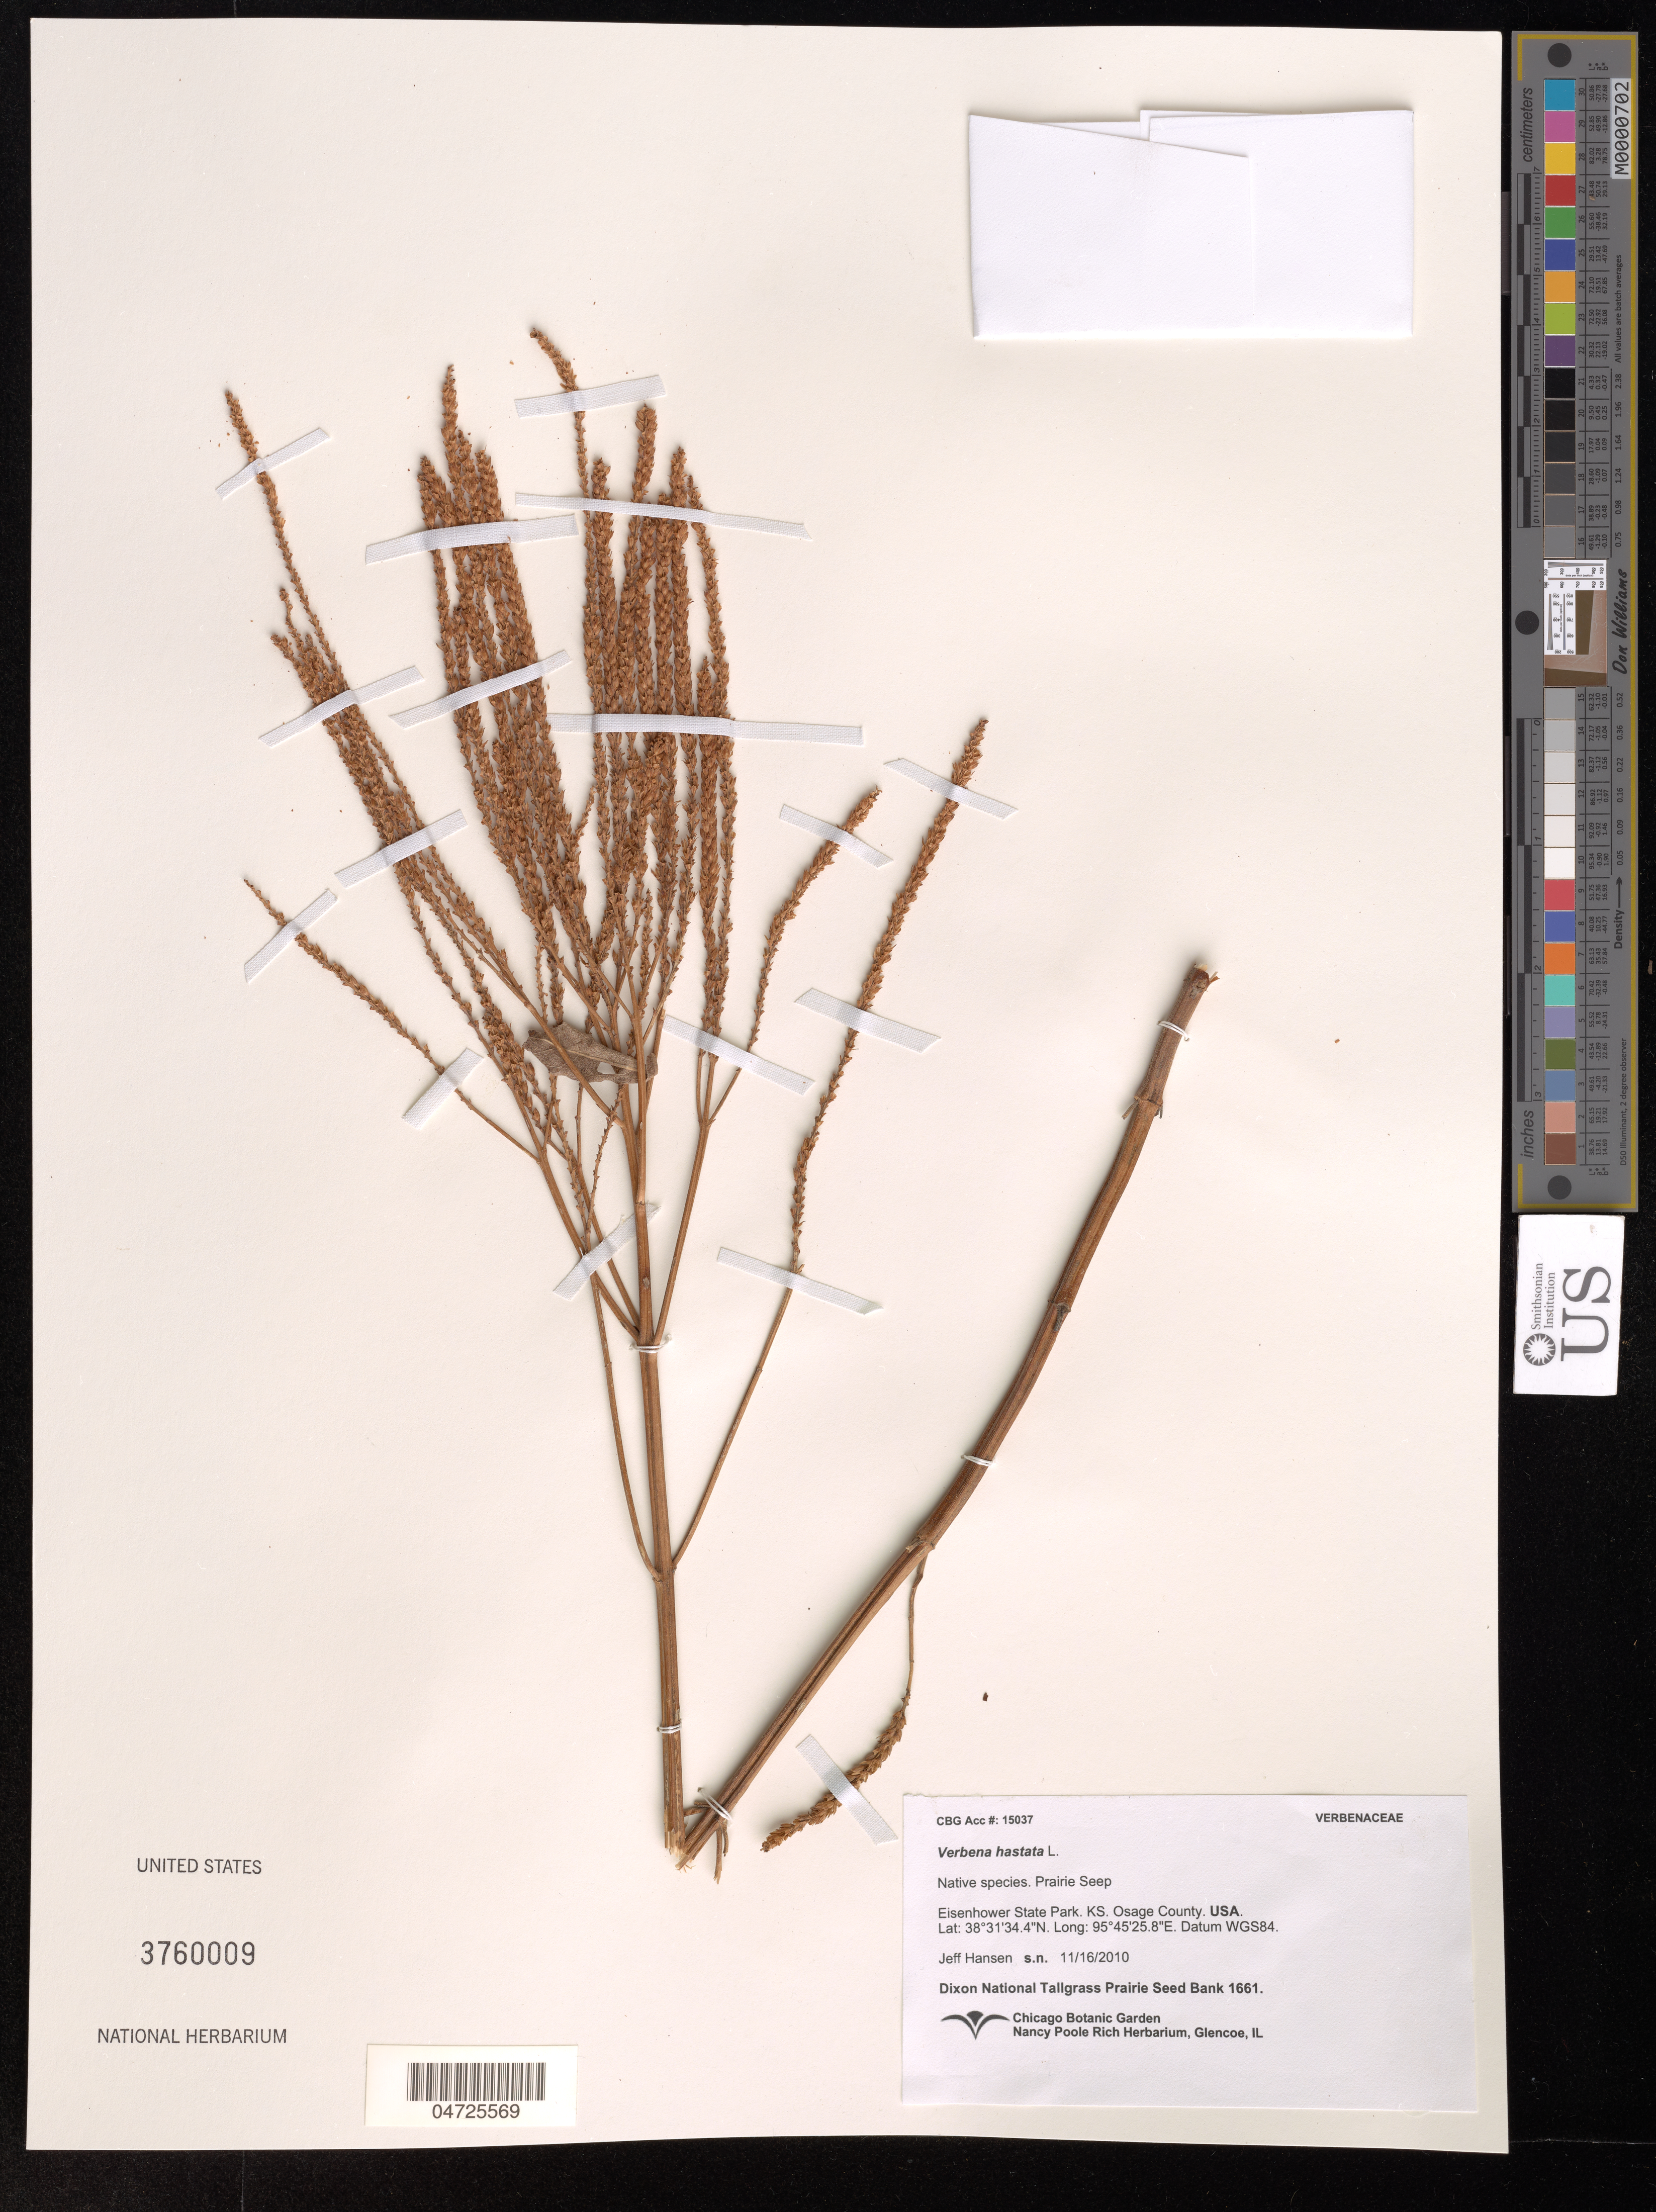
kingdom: Plantae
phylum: Tracheophyta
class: Magnoliopsida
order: Lamiales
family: Verbenaceae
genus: Verbena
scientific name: Verbena hastata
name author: L.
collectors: J. Hansen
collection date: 2010-11-16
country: United States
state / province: Kansas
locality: Osage County. Datum WGS84.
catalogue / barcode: US 3760009